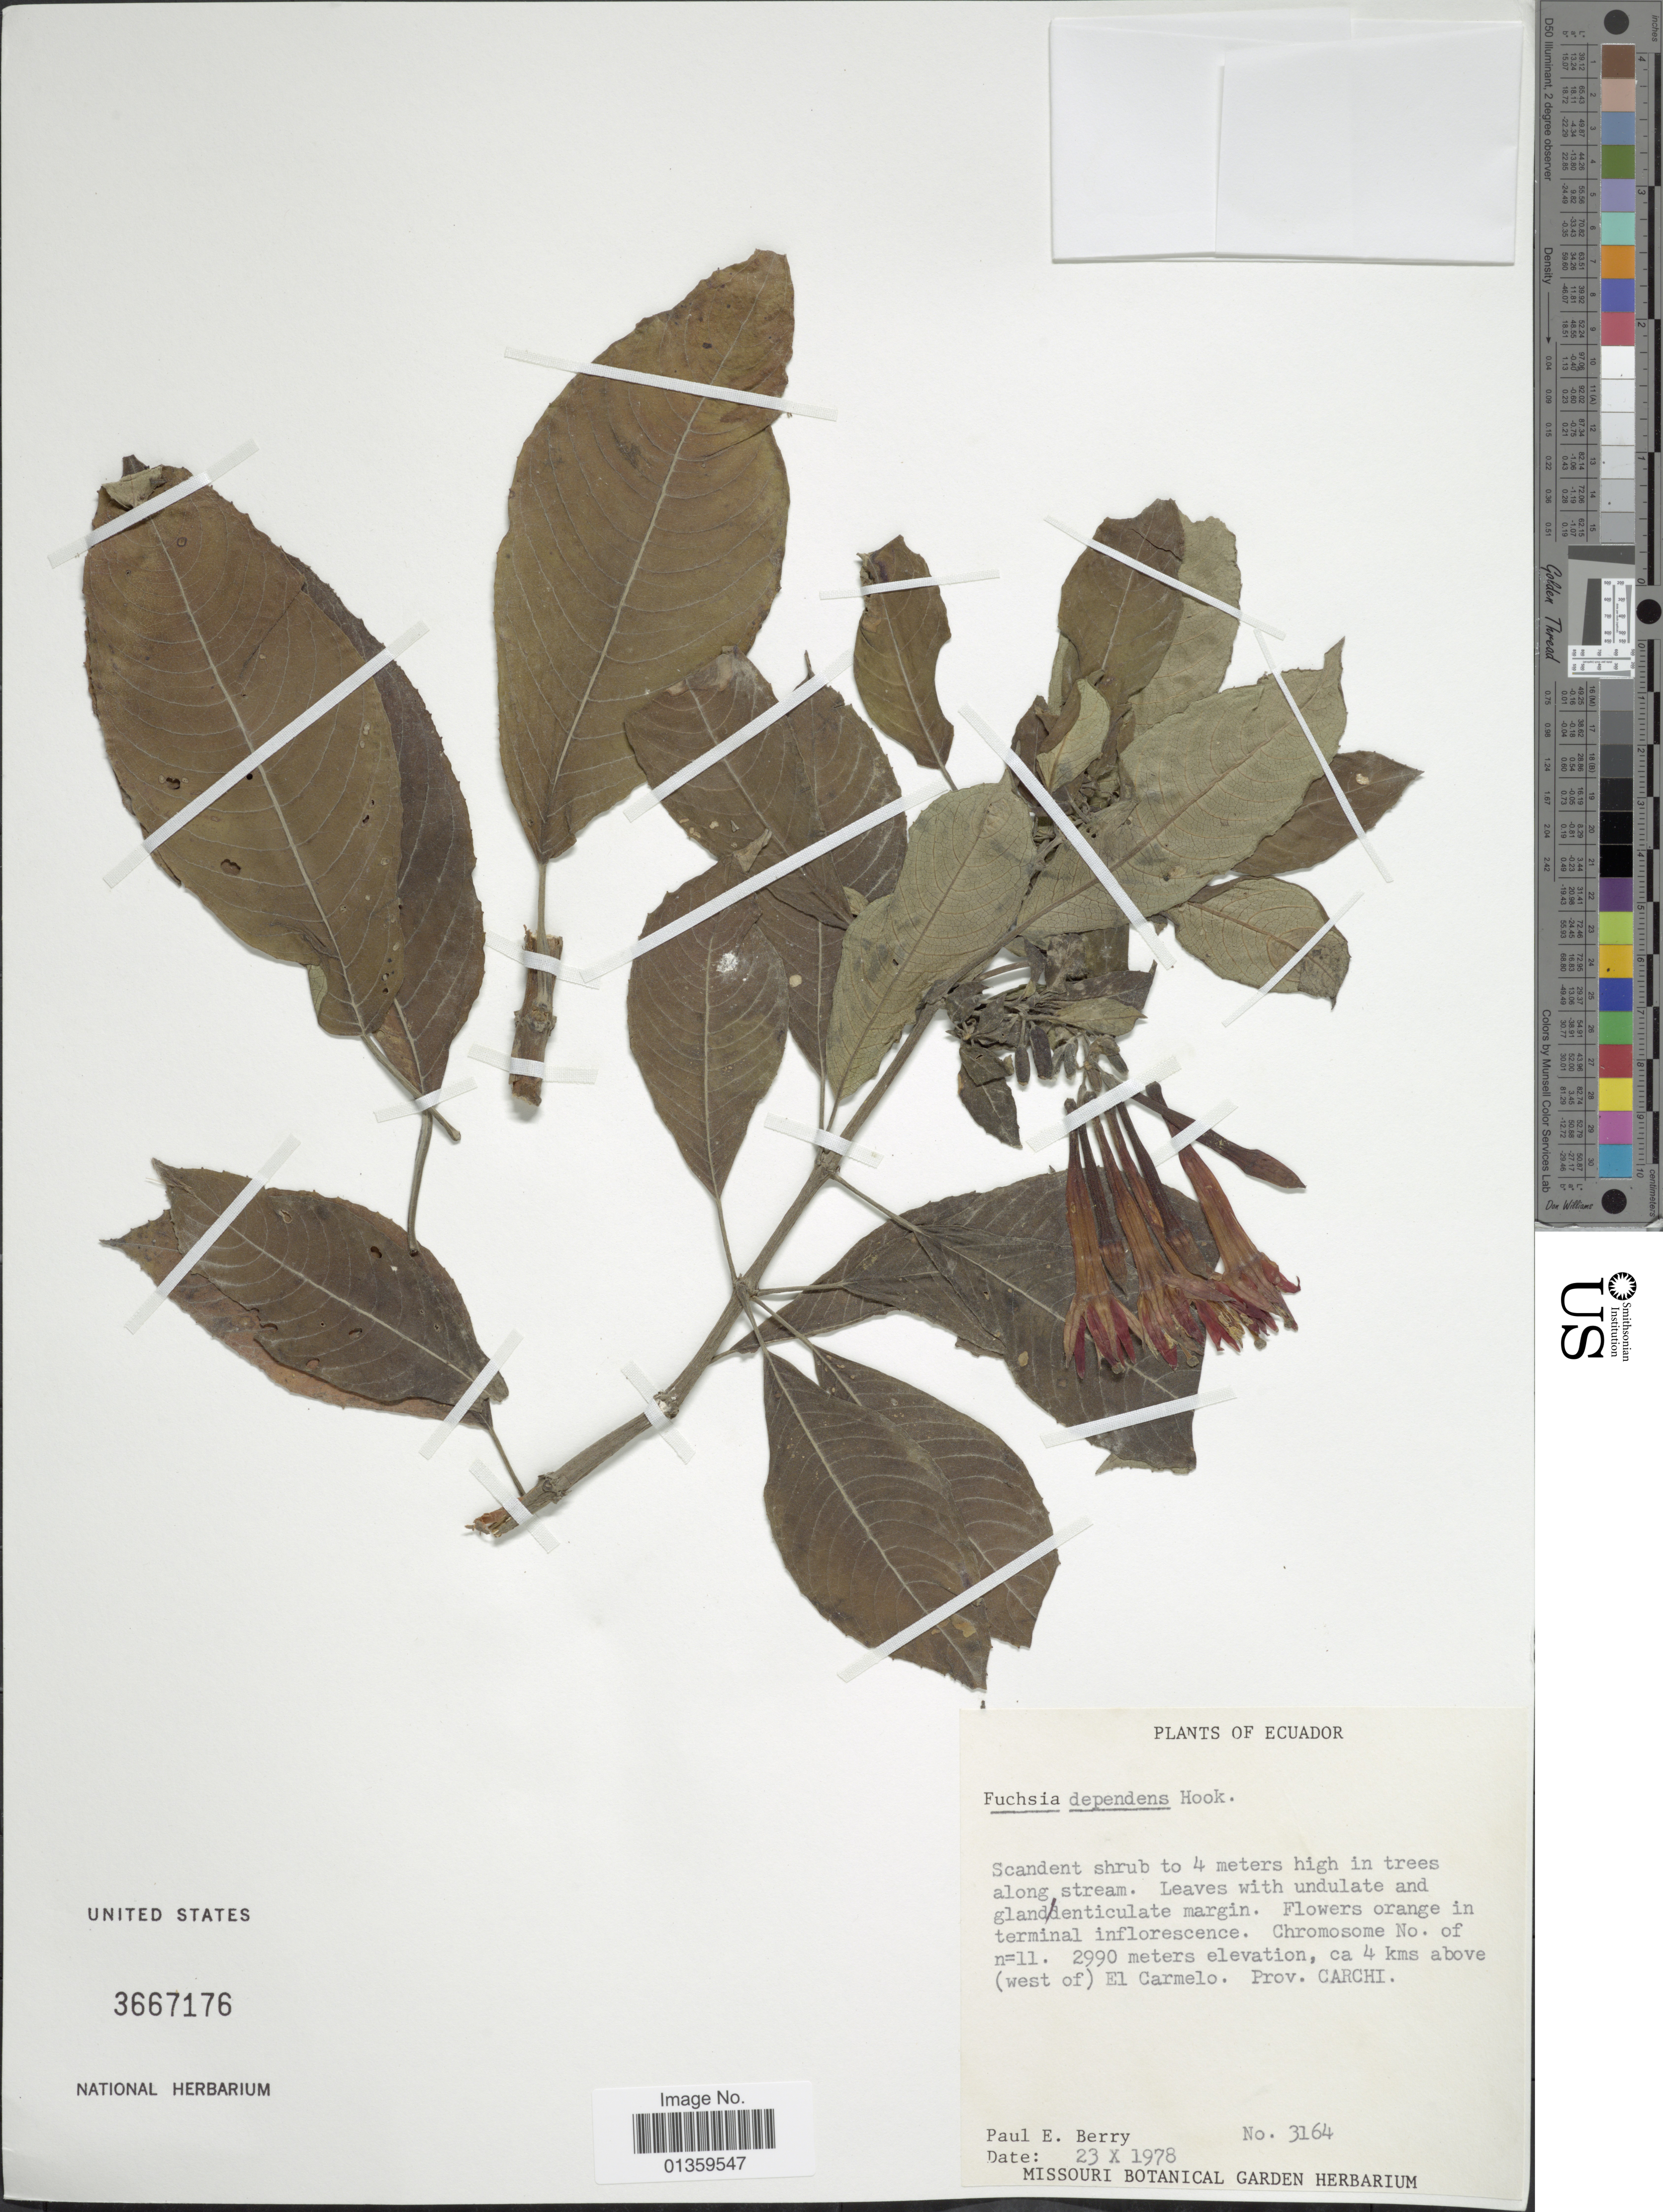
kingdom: Plantae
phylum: Tracheophyta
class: Magnoliopsida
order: Myrtales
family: Onagraceae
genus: Fuchsia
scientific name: Fuchsia dependens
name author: Hook.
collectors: P. E. Berry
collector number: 3164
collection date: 1978-10-23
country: Ecuador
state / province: Carchi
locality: Ca 4 kms above (west of) El Carmelo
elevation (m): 2990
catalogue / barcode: US 3667176